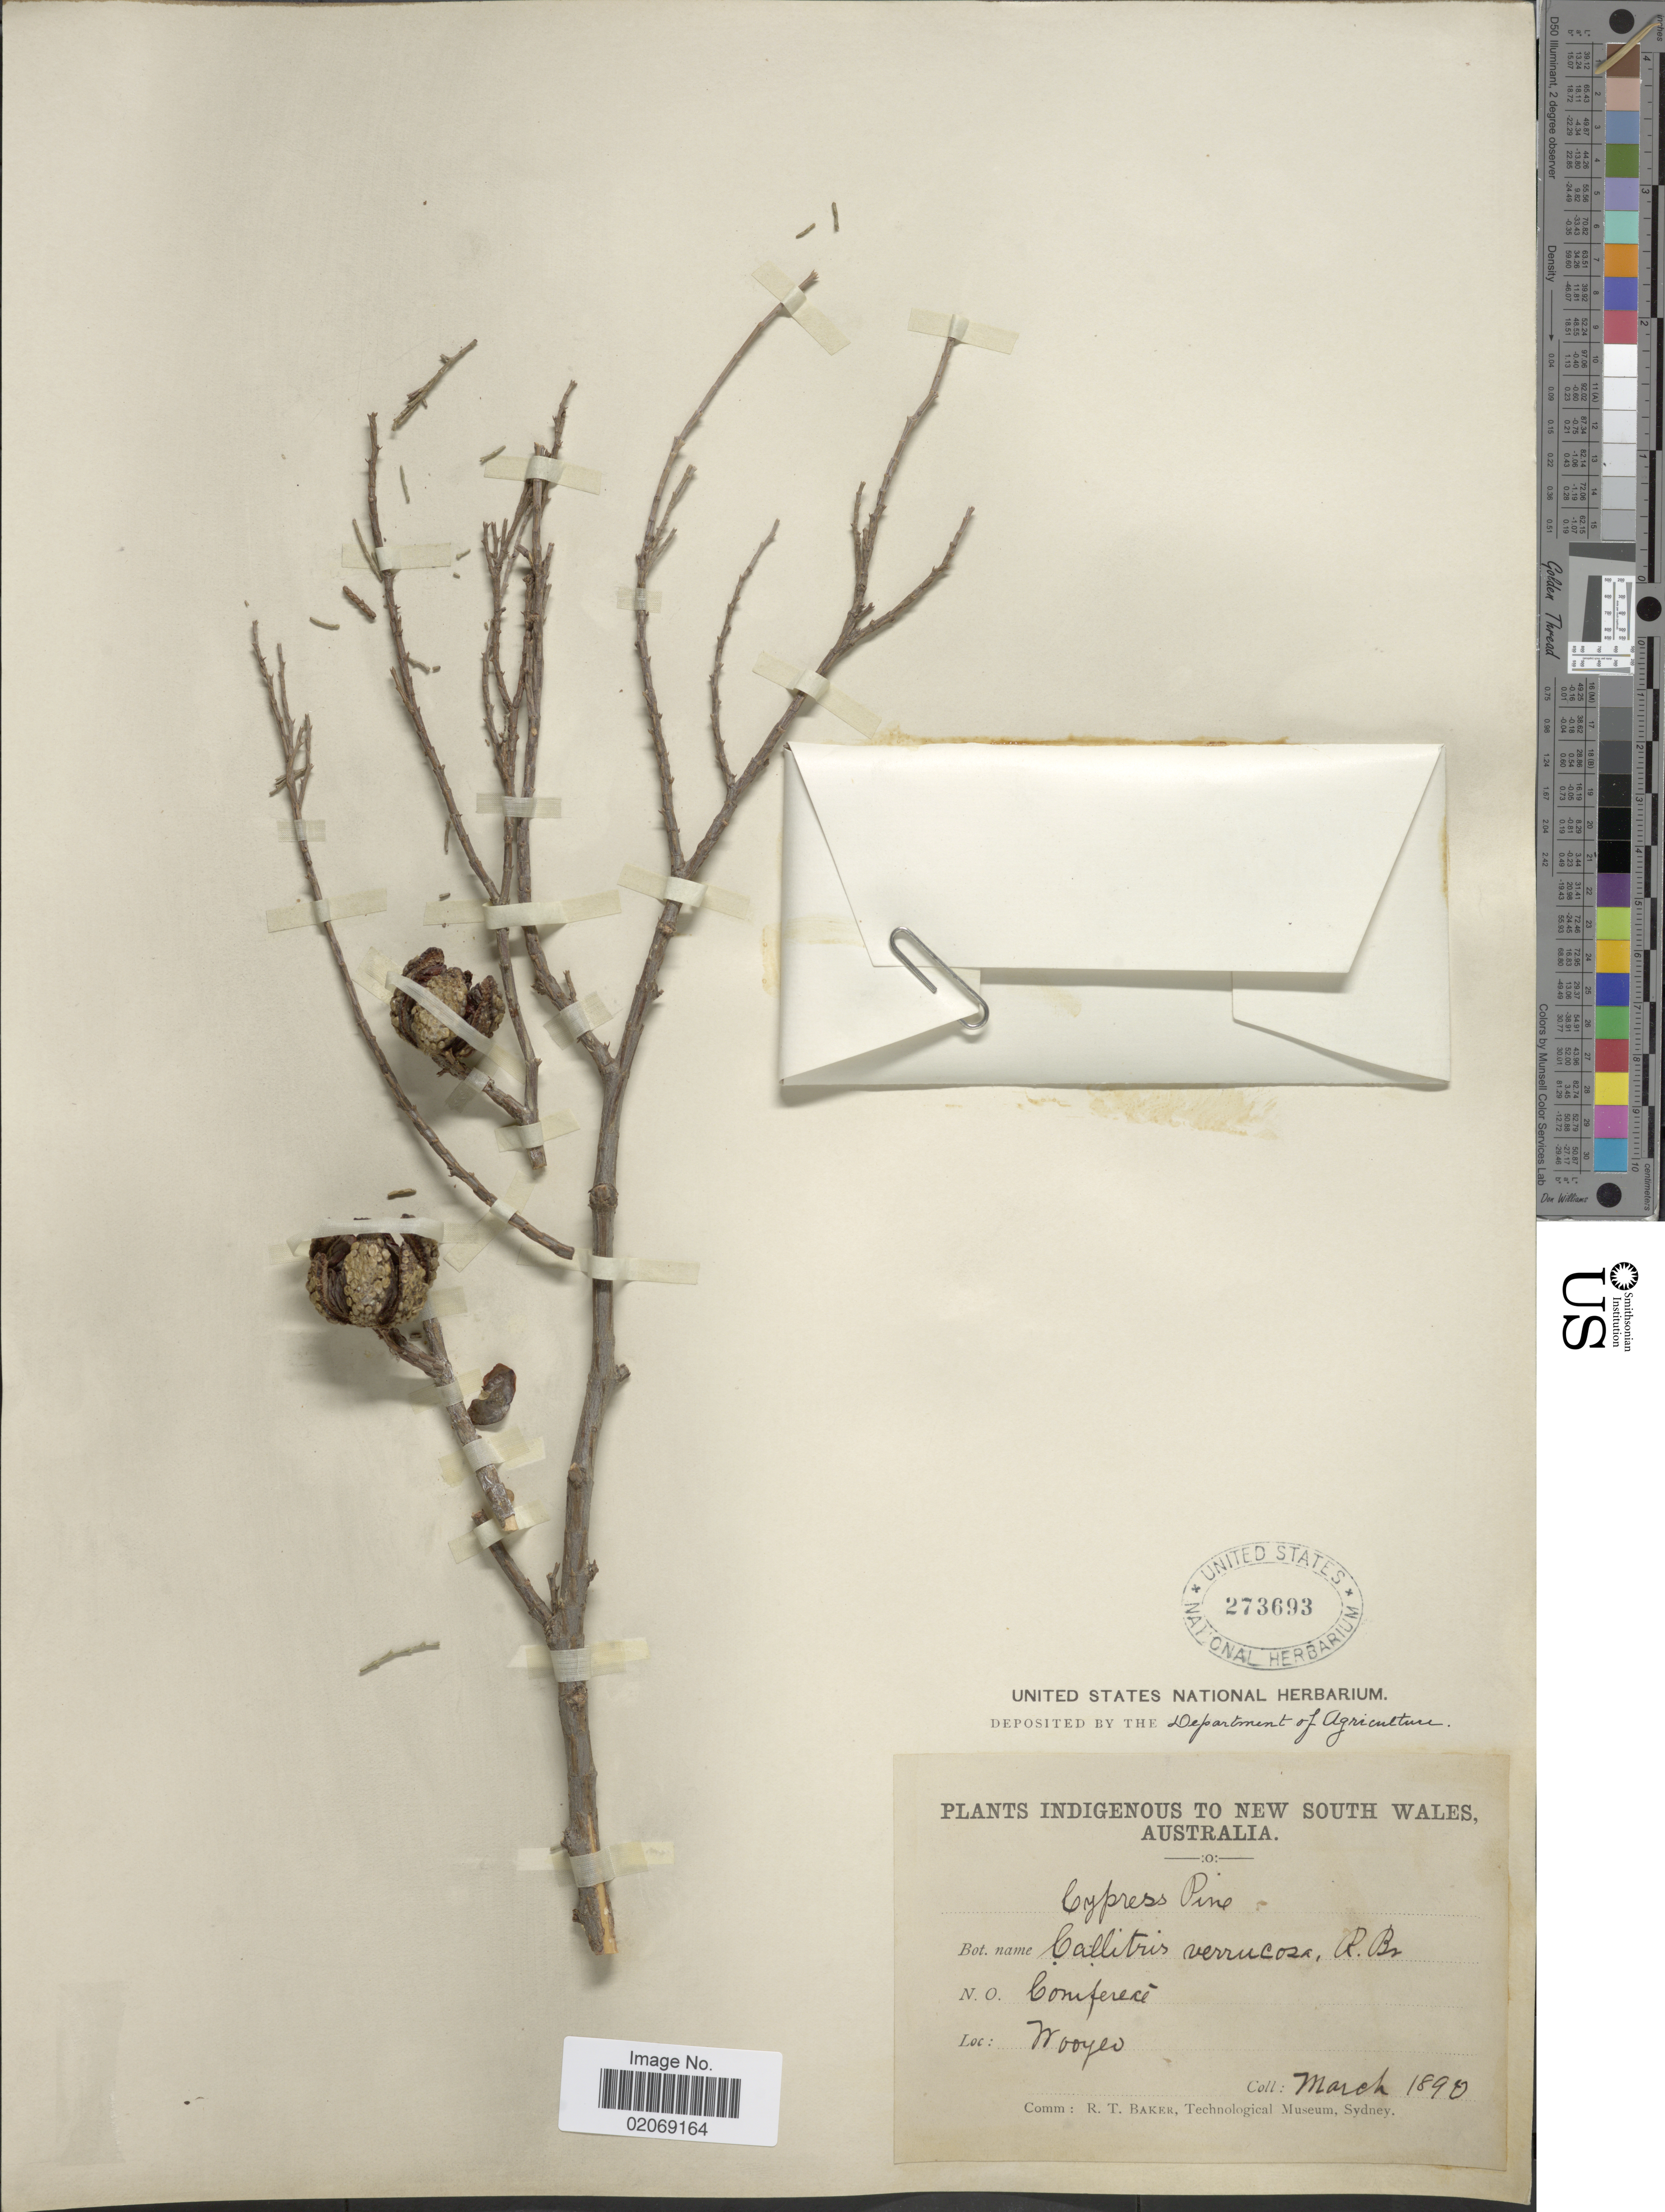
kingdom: Plantae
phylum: Tracheophyta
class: Pinopsida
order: Pinales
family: Cupressaceae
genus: Callitris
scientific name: Callitris preissii subsp. verrucosa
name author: (A. Cunn. ex Mirb.) F. Muell.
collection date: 1890-03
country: Australia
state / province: New South Wales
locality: N. O. Coniferere, Wooyeo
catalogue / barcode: US 273693